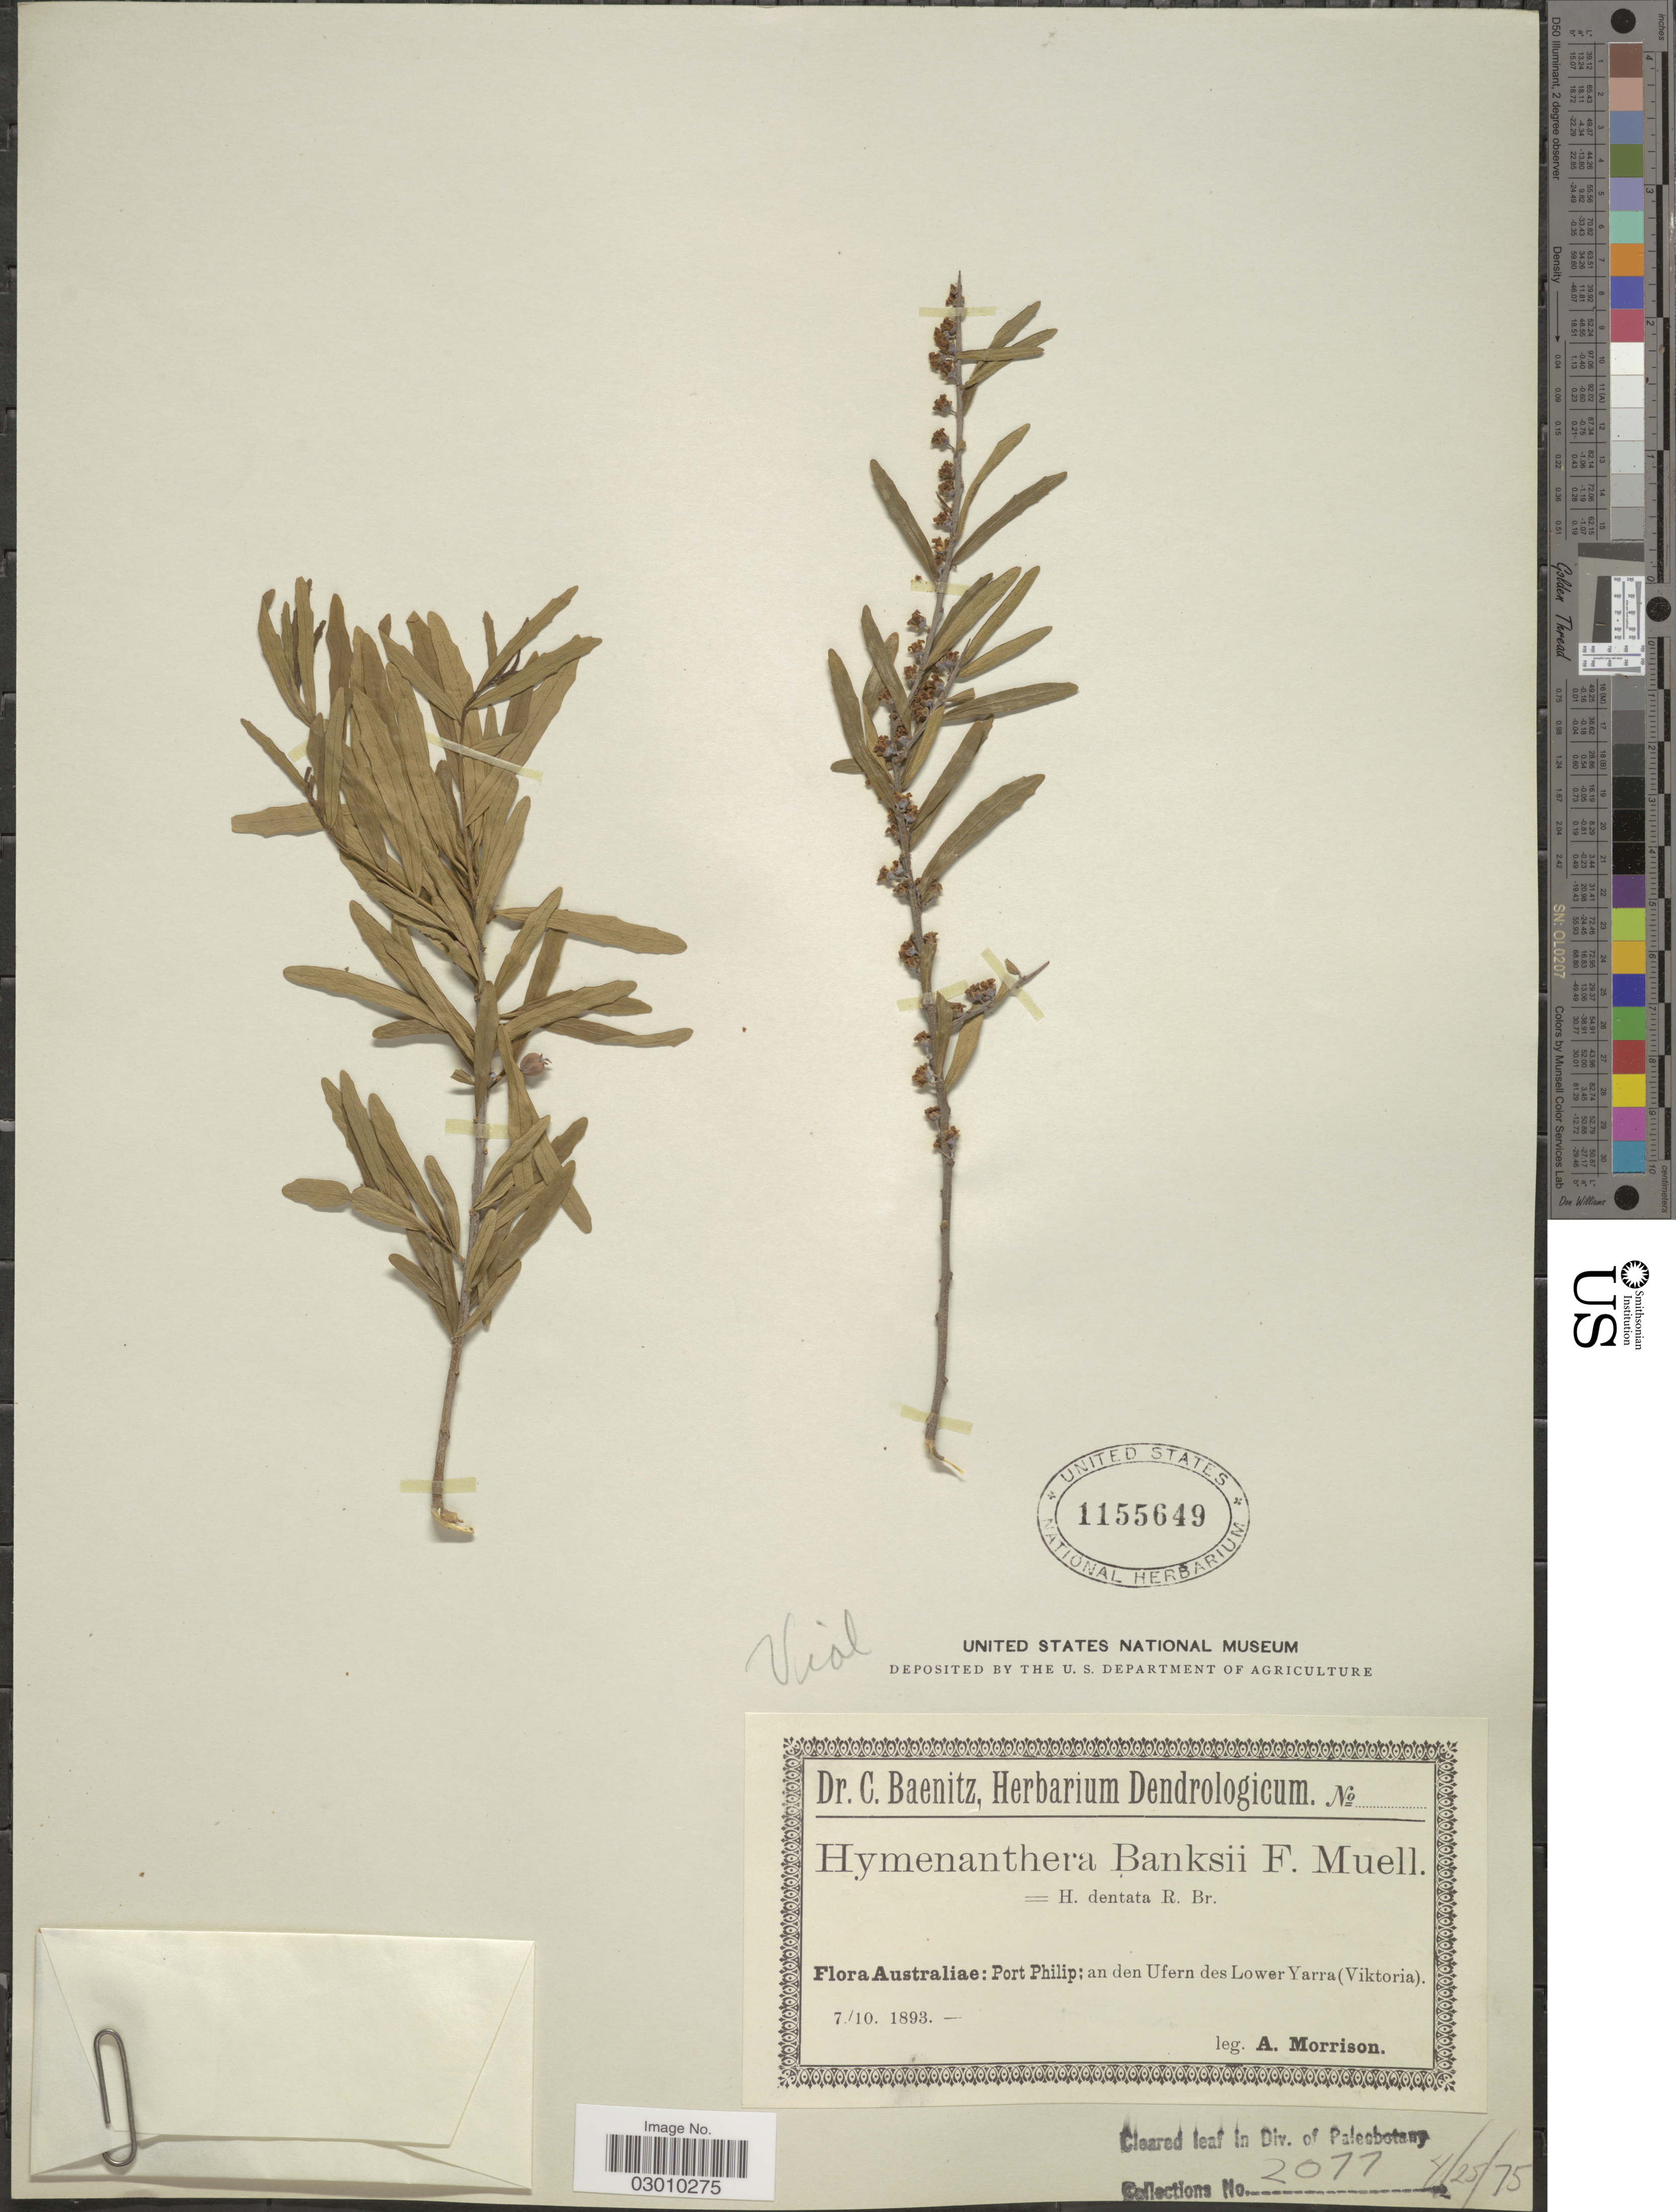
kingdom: Plantae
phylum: Tracheophyta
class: Magnoliopsida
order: Malpighiales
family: Violaceae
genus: Melicytus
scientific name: Melicytus dentatus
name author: (R. Br. ex DC.) Molloy & Mabb.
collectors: A. Morrison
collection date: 1893-10-07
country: Australia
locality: Port Philip; an den Ufern des Lower Yarra (Viktoria).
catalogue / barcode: US 1155649